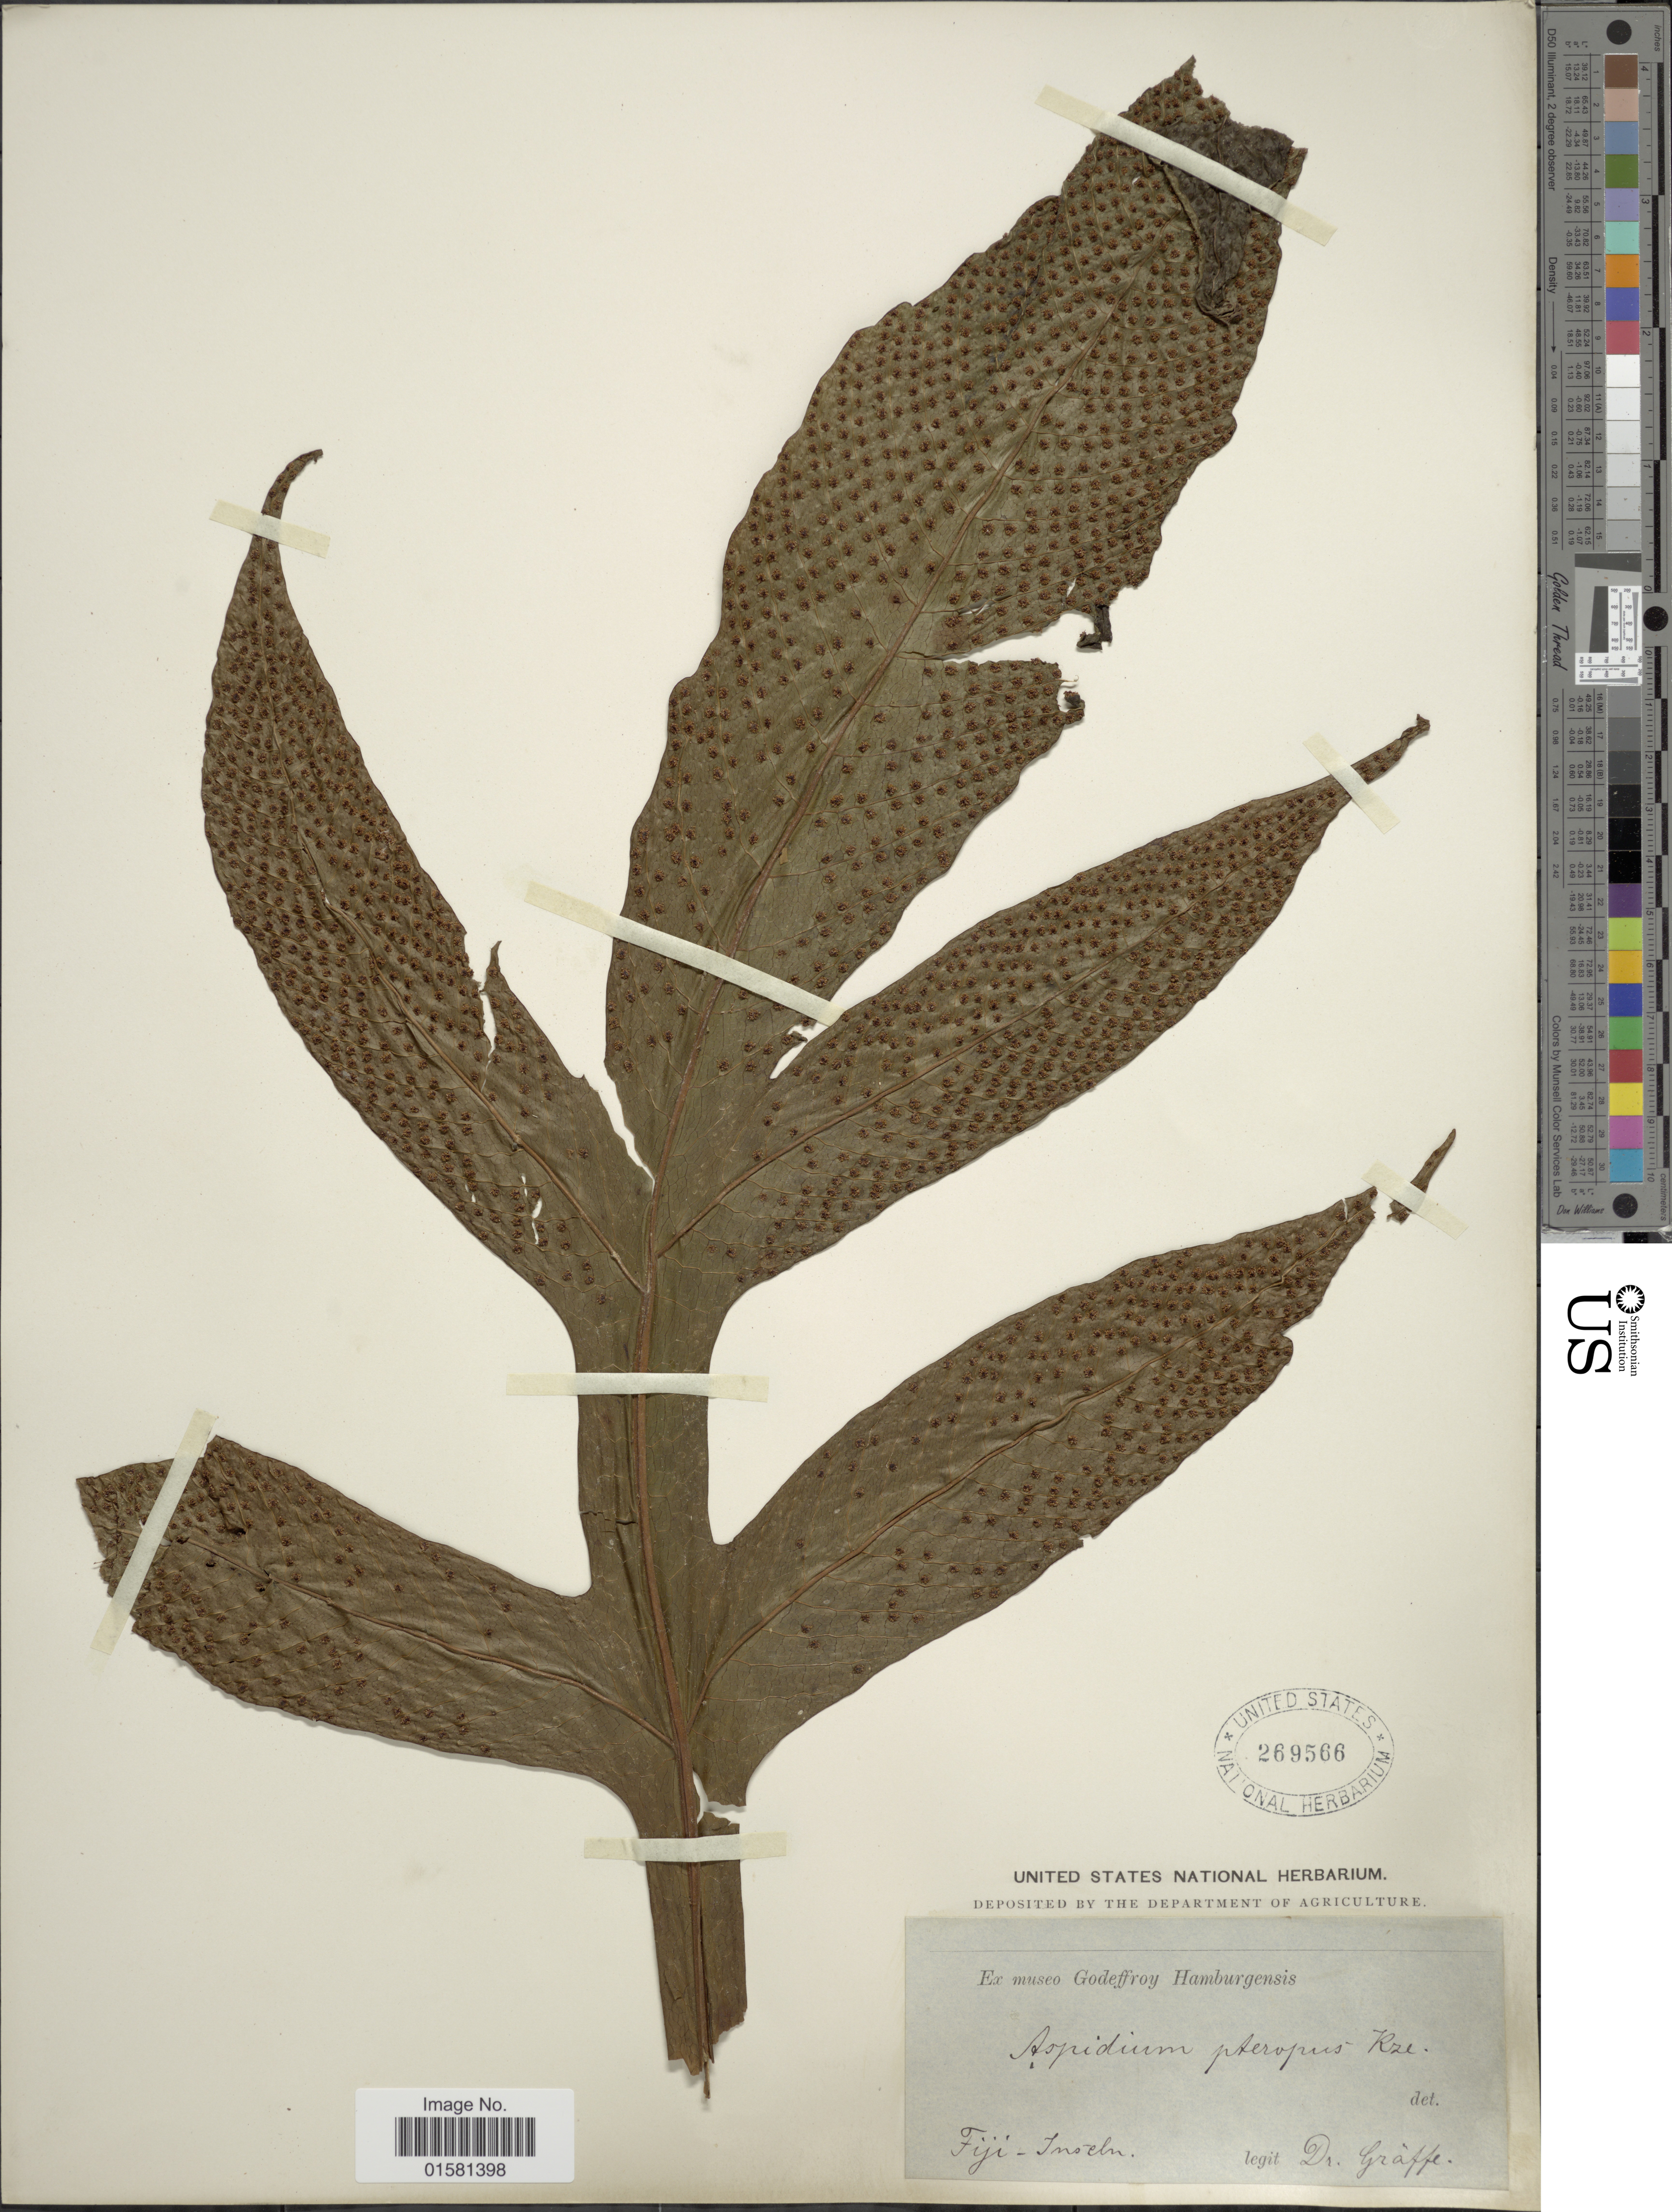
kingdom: Plantae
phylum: Tracheophyta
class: Polypodiopsida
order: Polypodiales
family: Tectariaceae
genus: Tectaria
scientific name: Tectaria decurrens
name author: (Presel.) Copel. in Elmer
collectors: Graeffe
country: Fiji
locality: Fiji - Inschn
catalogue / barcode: US 269566